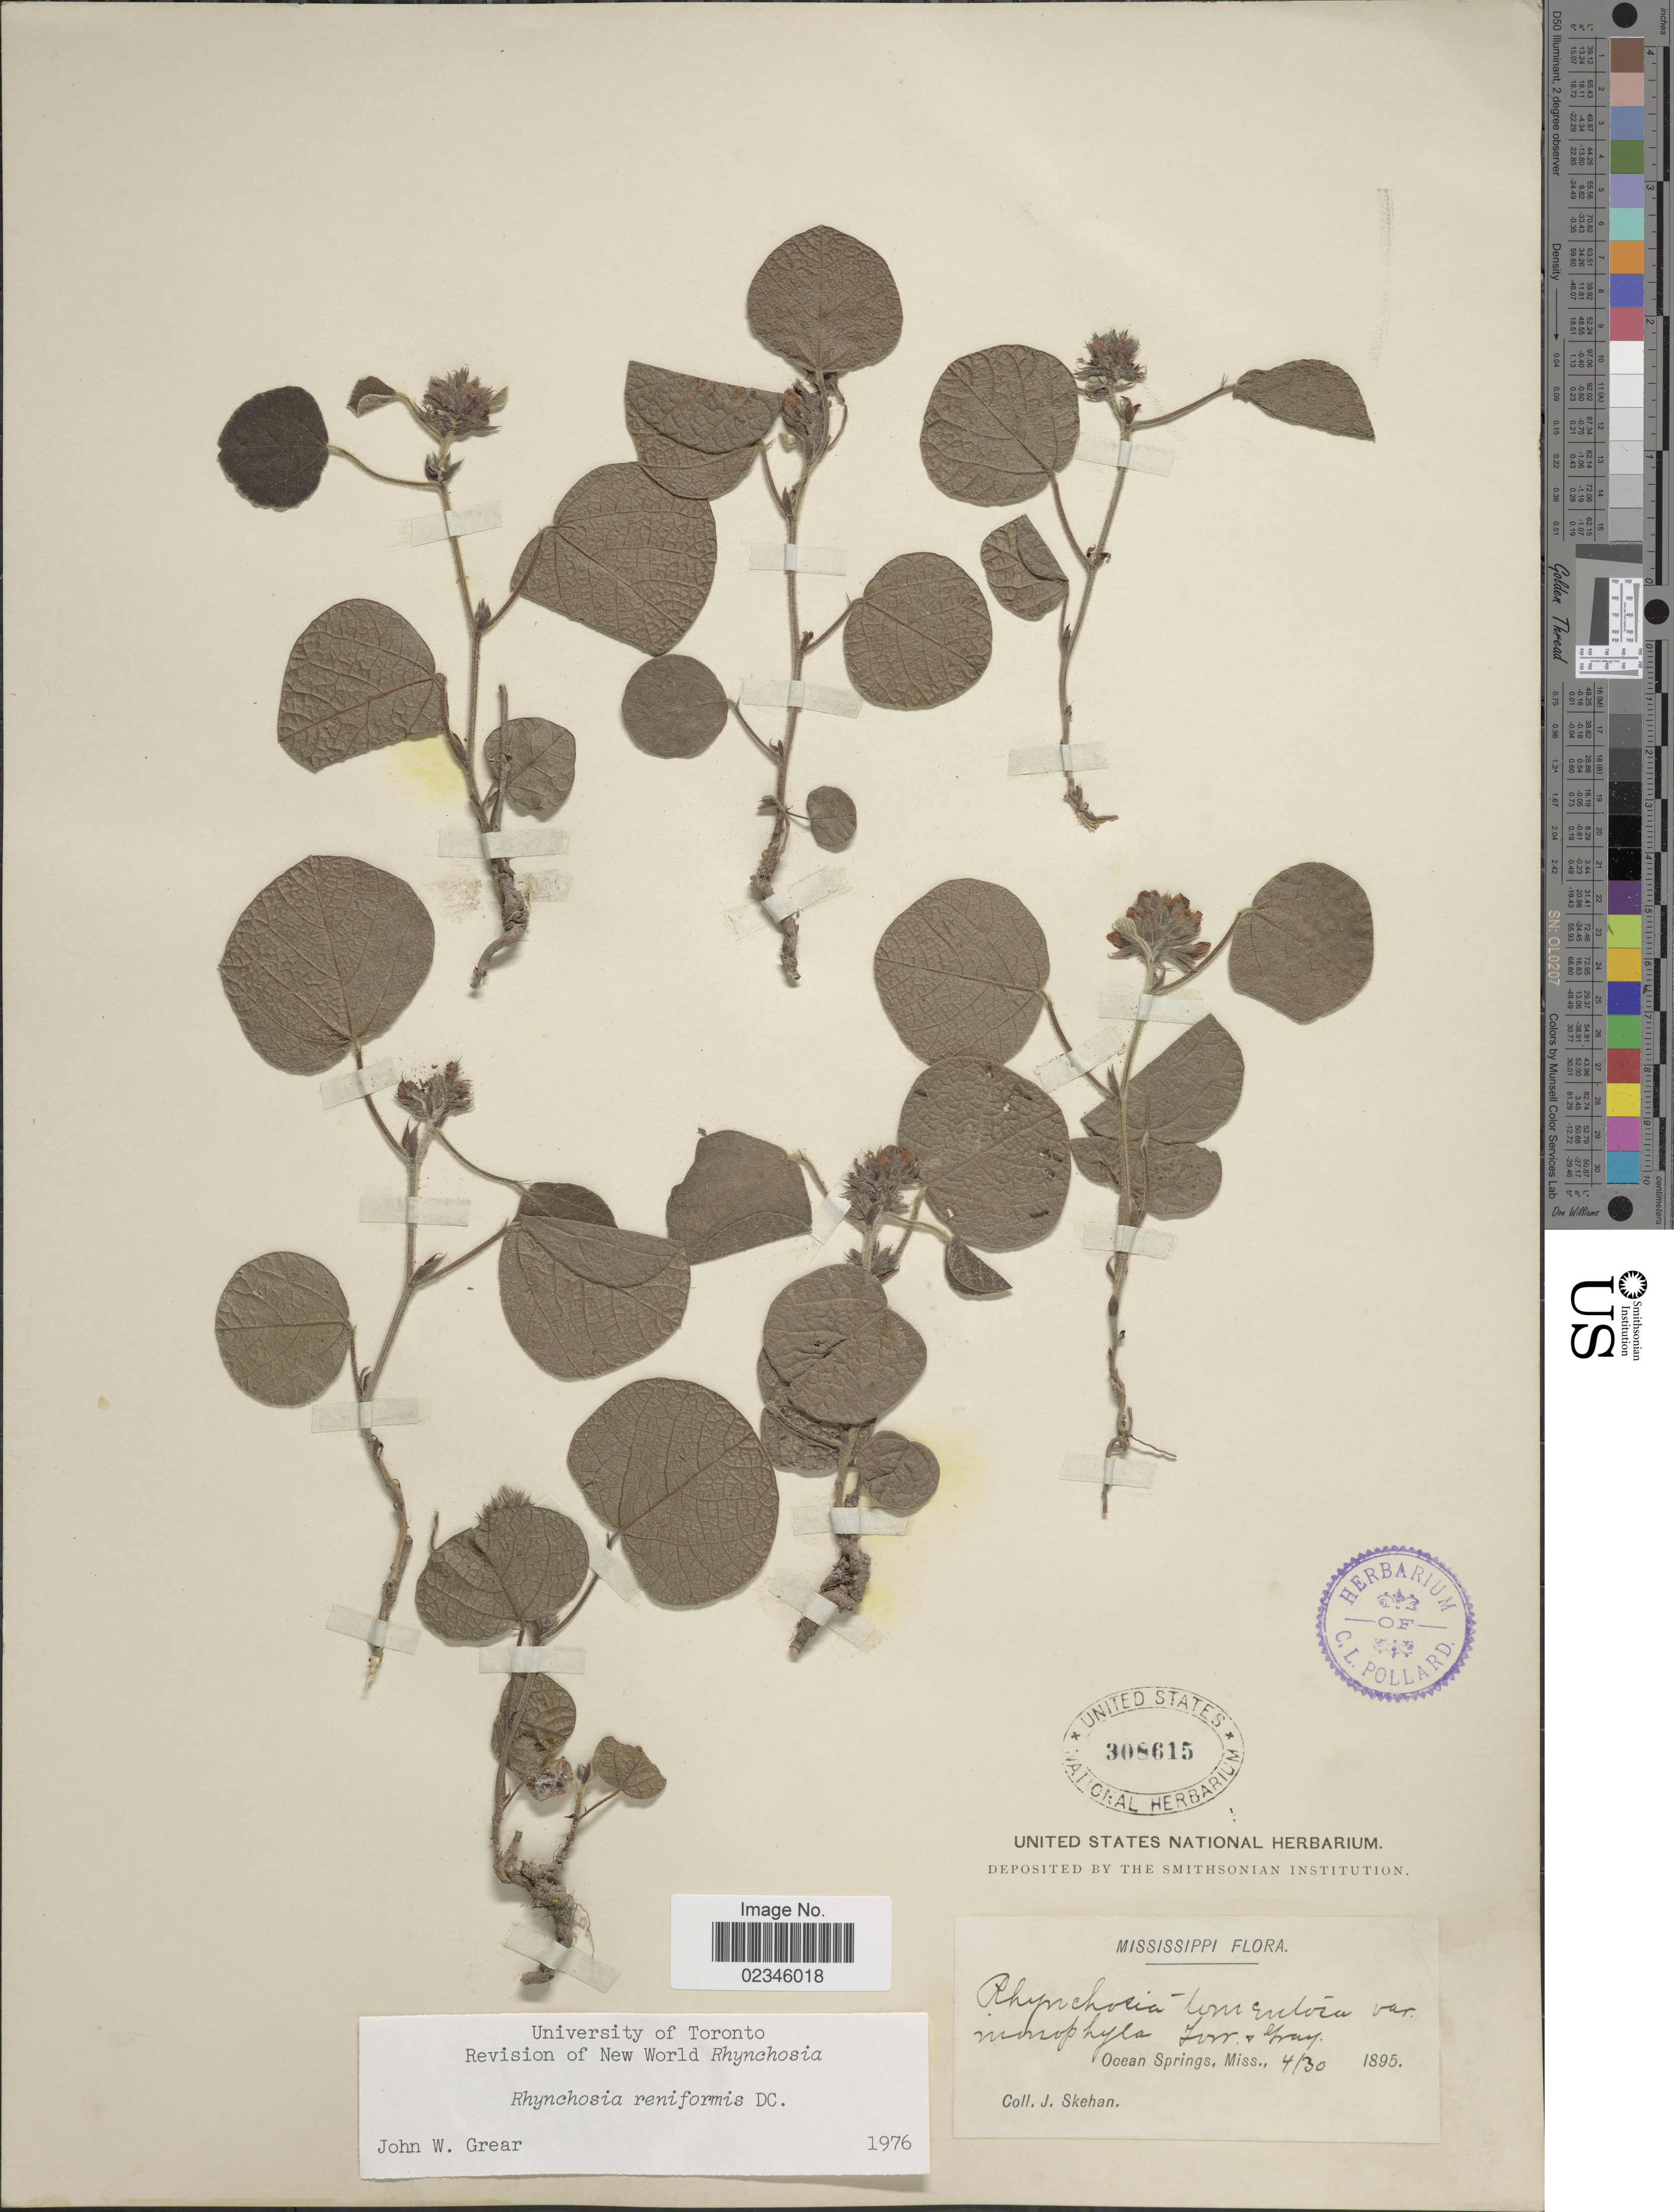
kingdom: Plantae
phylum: Tracheophyta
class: Magnoliopsida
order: Fabales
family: Fabaceae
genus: Rhynchosia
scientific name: Rhynchosia reniformis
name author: DC.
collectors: J. Skehan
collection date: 1895-04-30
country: United States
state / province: Mississippi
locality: Ocean Springs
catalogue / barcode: US 308615